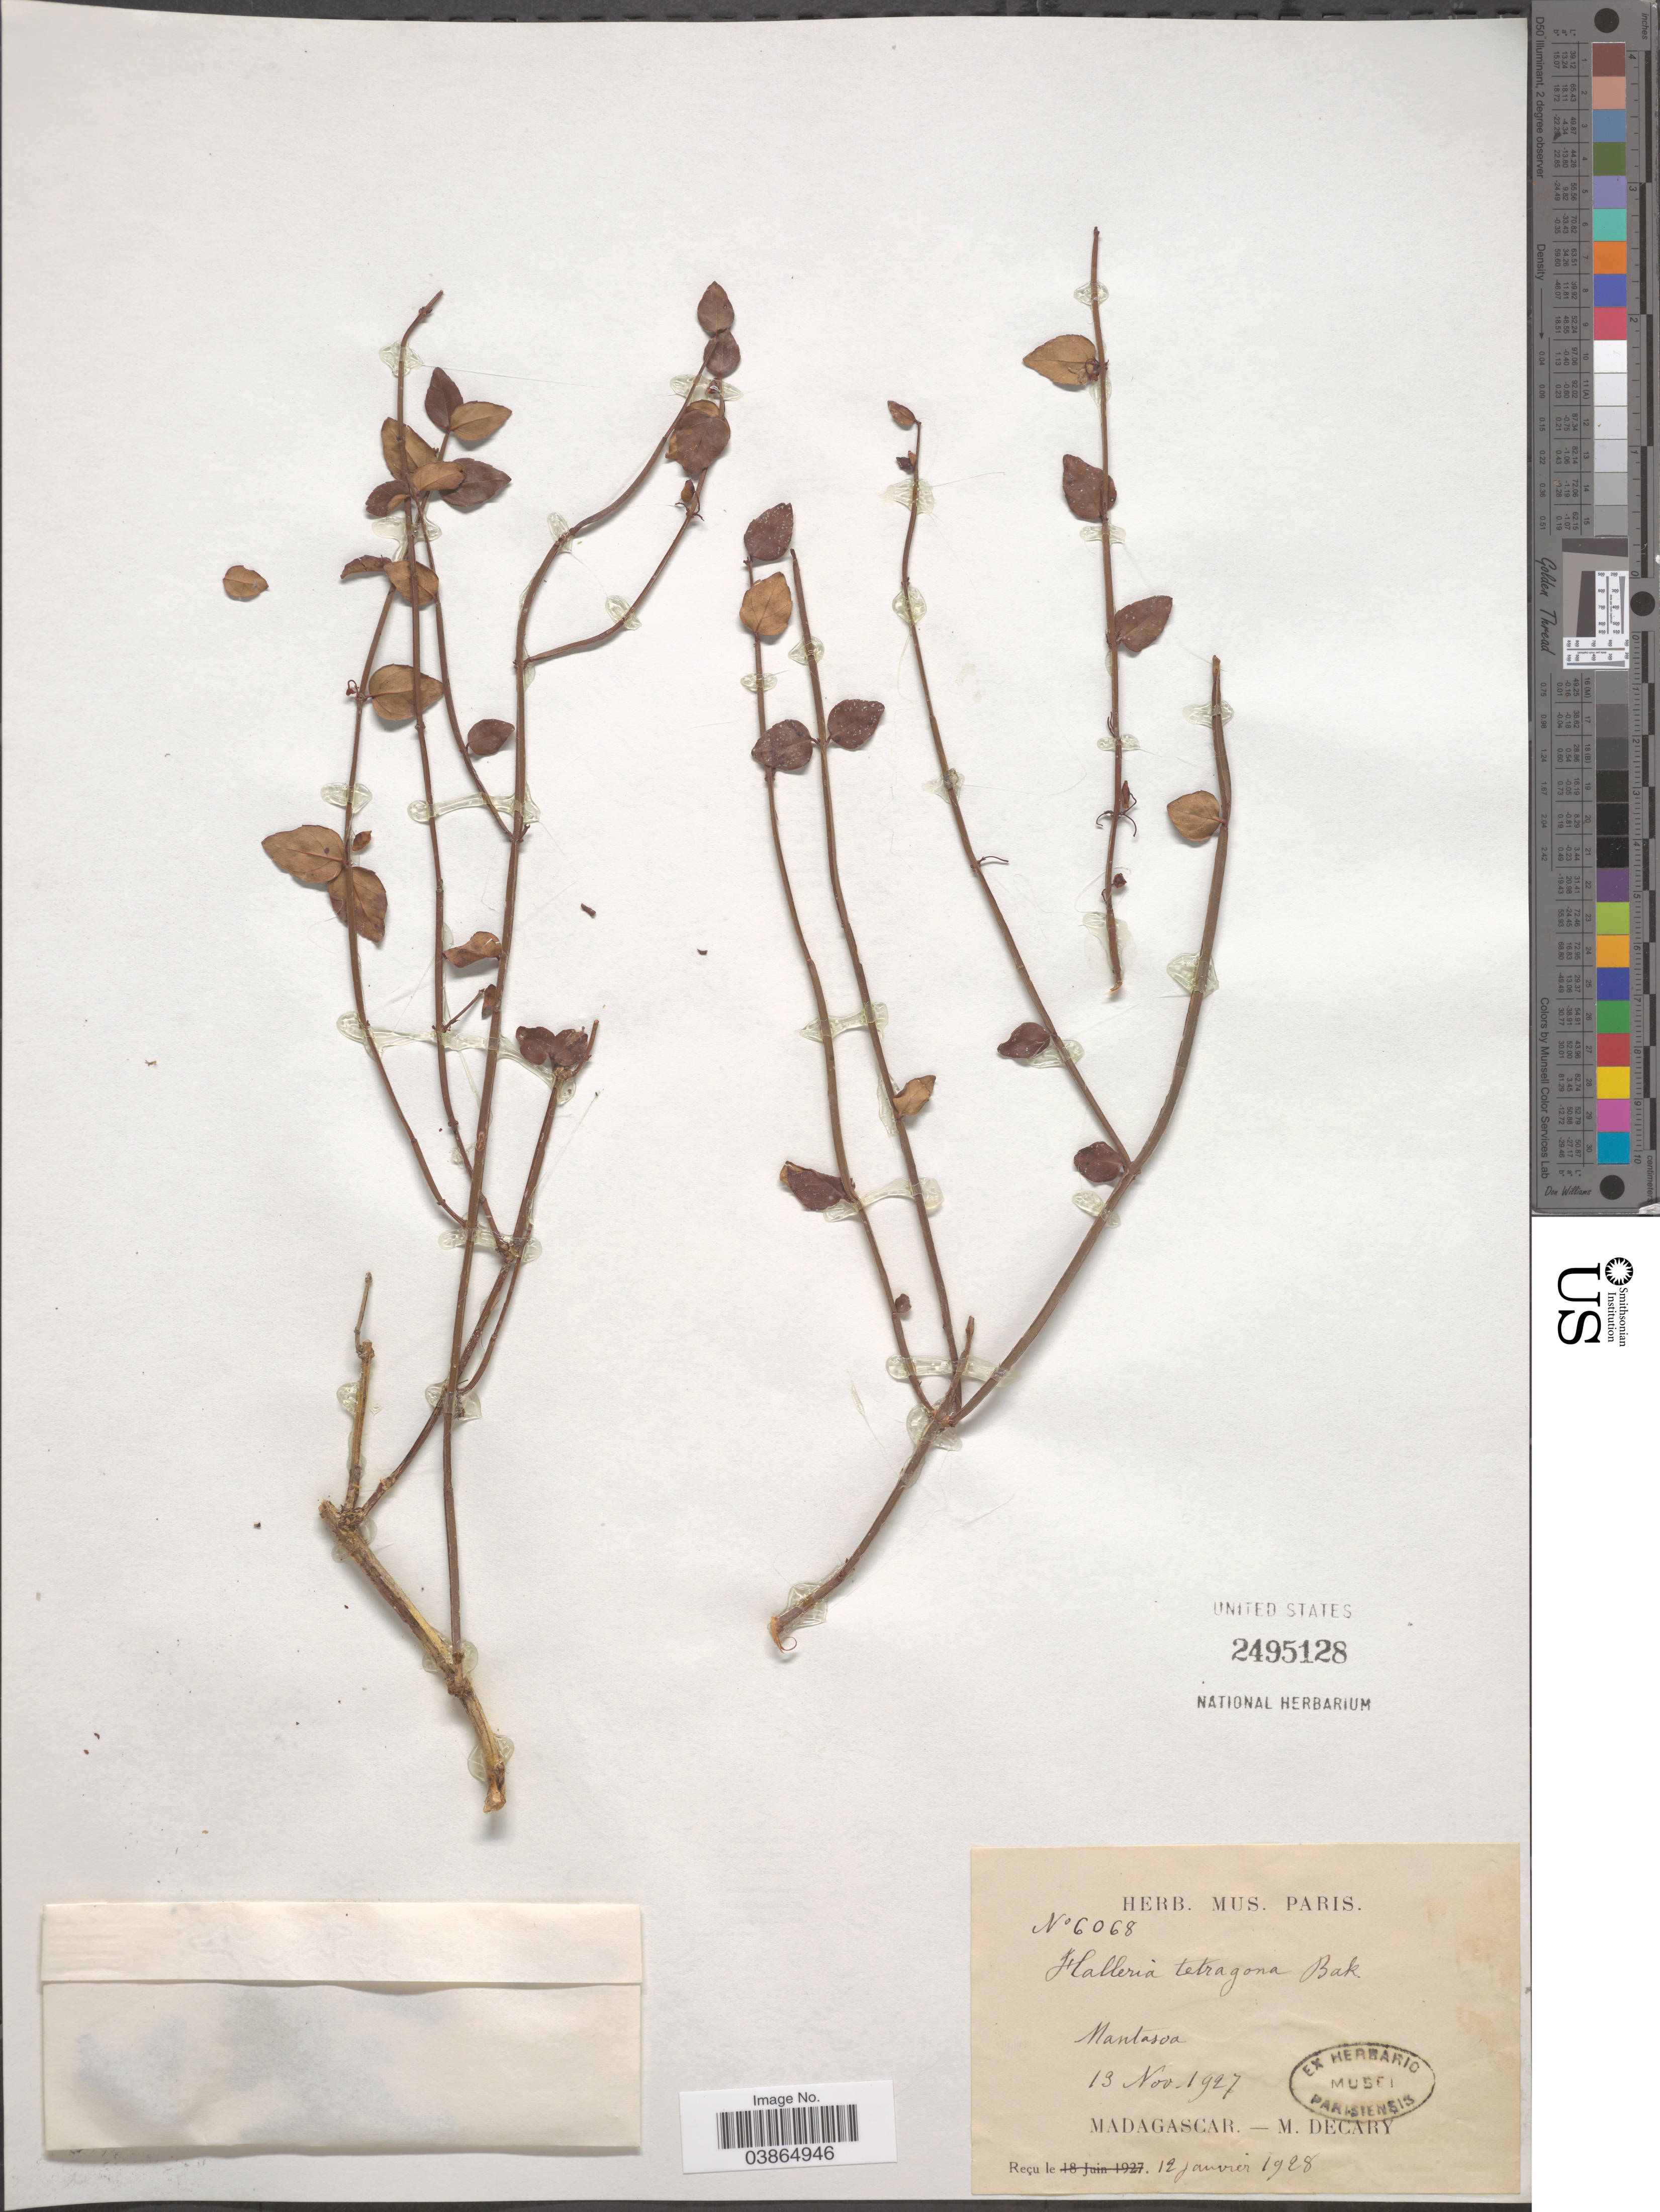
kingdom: Plantae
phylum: Tracheophyta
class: Magnoliopsida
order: Lamiales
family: Stilbaceae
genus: Halleria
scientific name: Halleria tetragona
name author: Baker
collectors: R. Decary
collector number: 6068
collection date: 1927-11-13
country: Madagascar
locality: Nantasoa.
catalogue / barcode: US 2495128